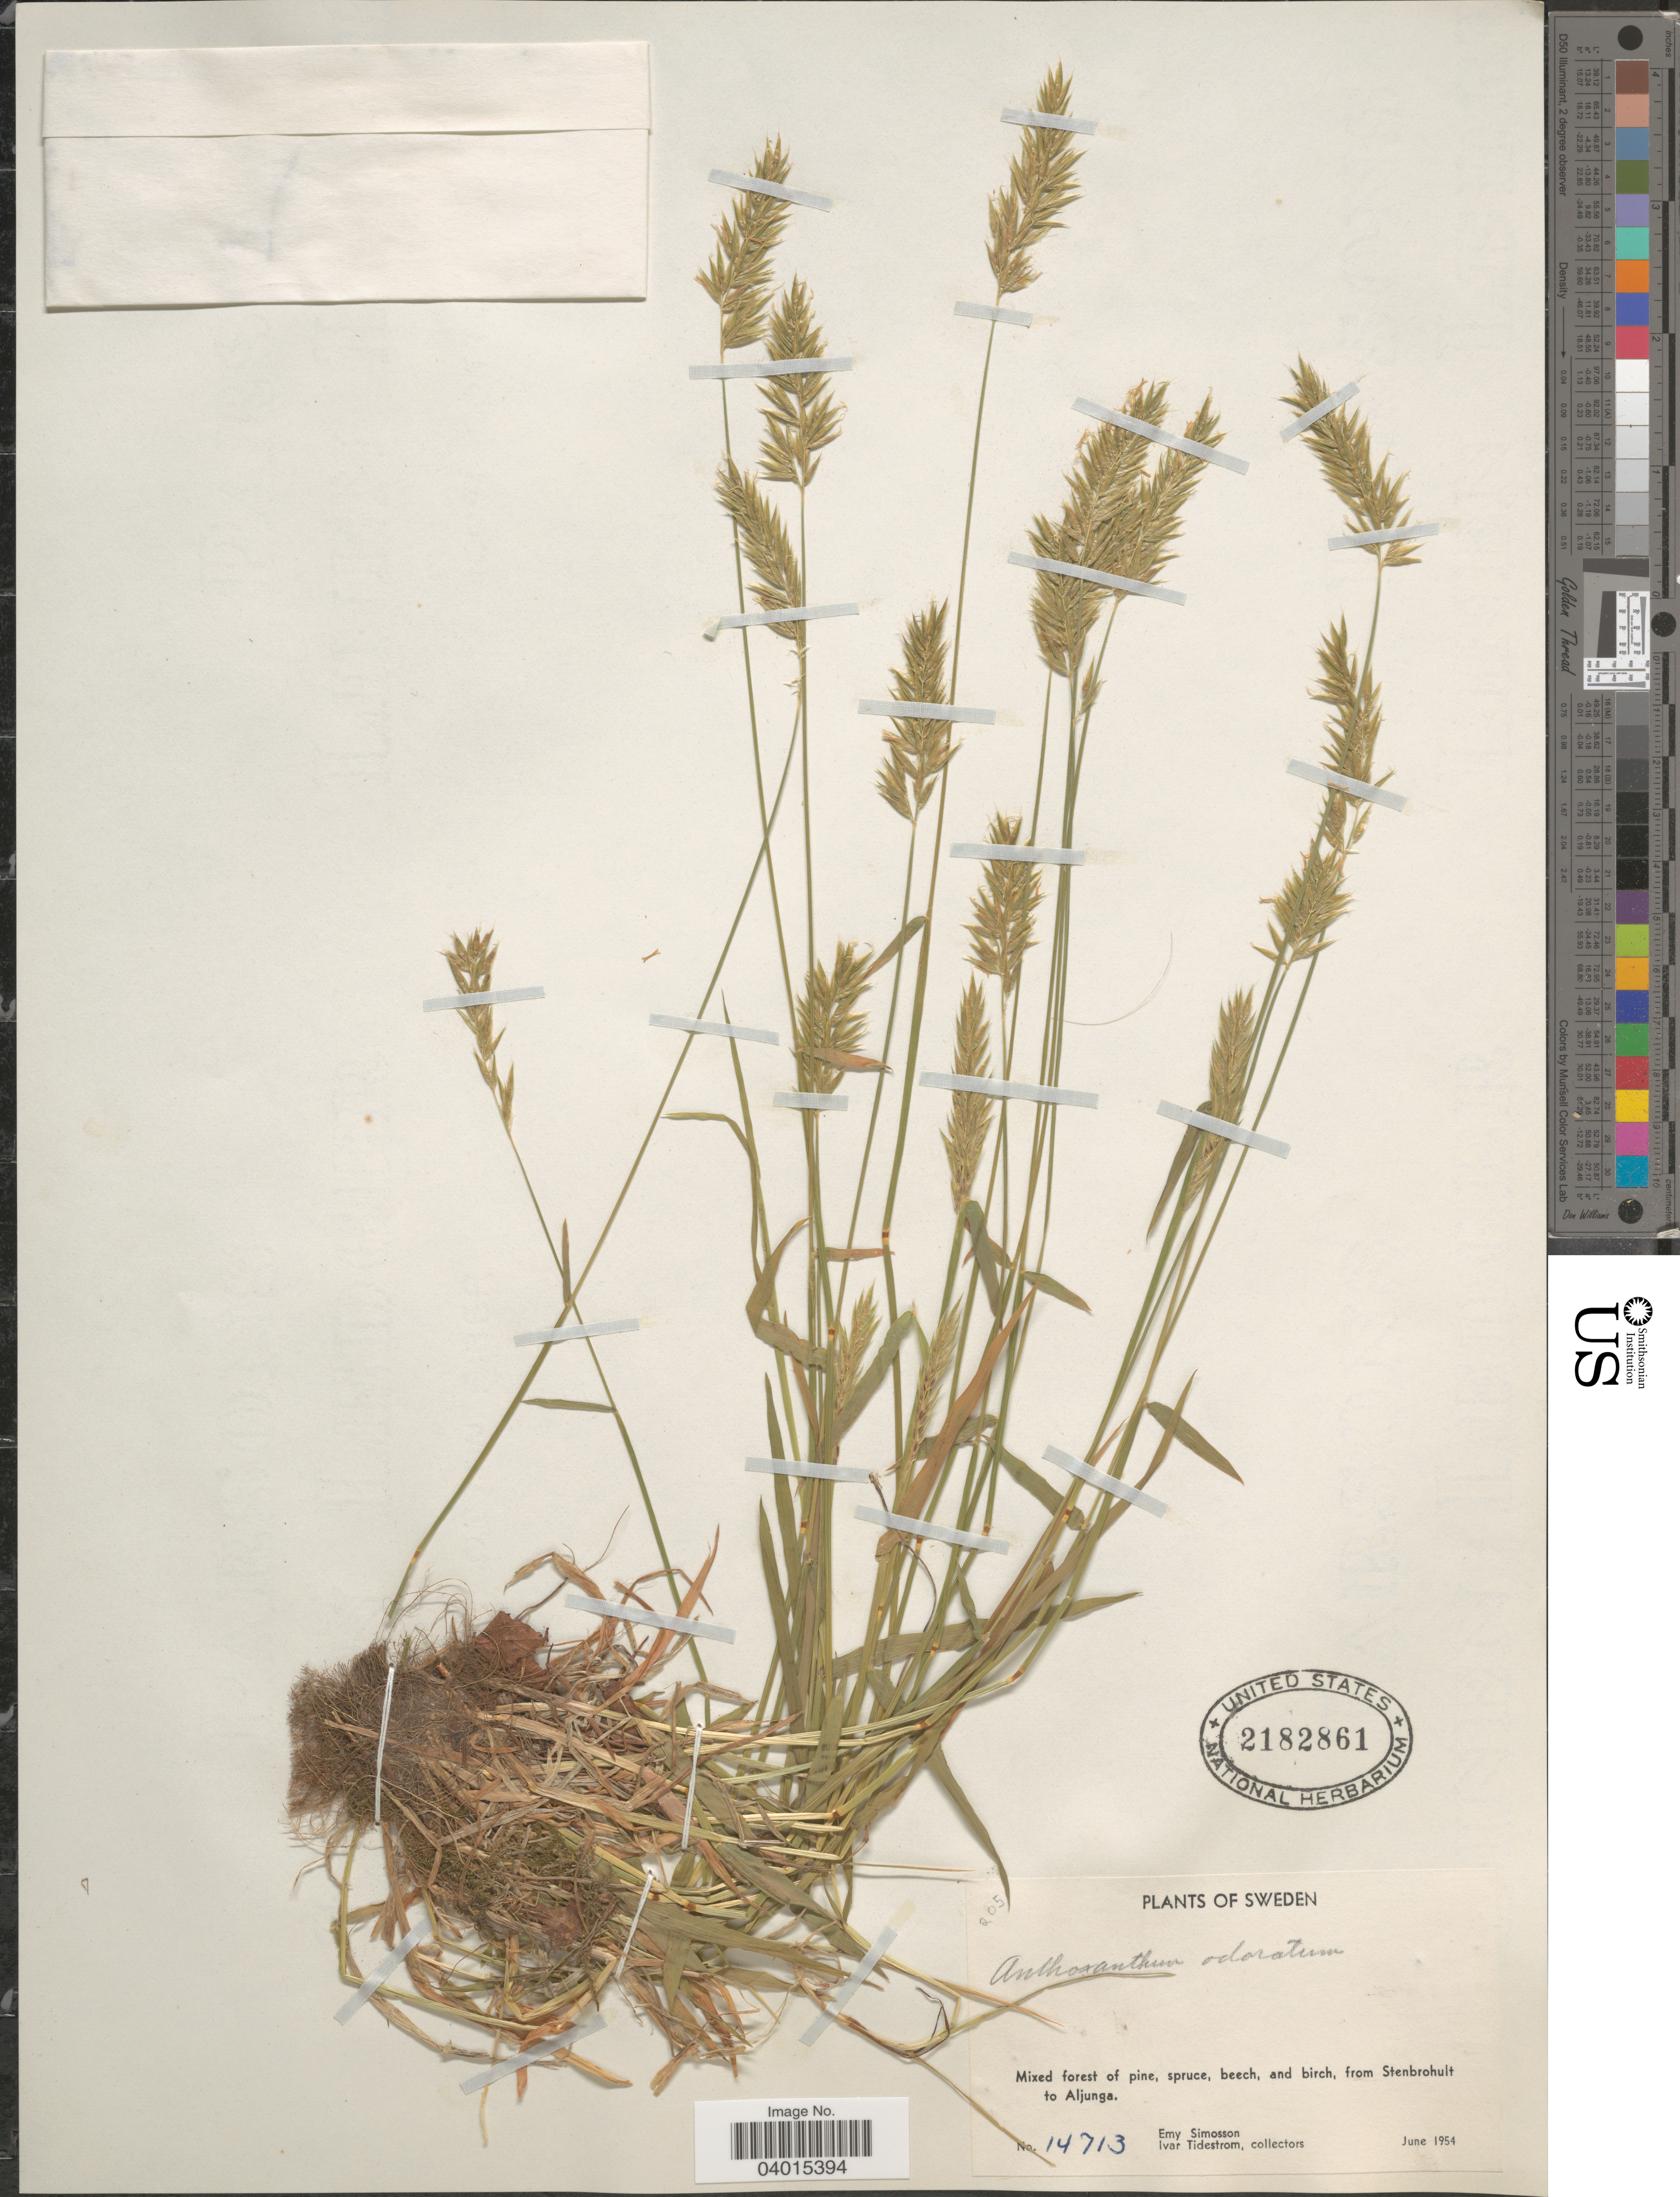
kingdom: Plantae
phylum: Tracheophyta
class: Liliopsida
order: Poales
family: Poaceae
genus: Anthoxanthum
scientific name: Anthoxanthum odoratum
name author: L.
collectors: E. Simosson & I. F. Tidestrom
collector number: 14713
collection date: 1954-06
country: Sweden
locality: From Stenbrohult to Aljunga.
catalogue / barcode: US 2182861